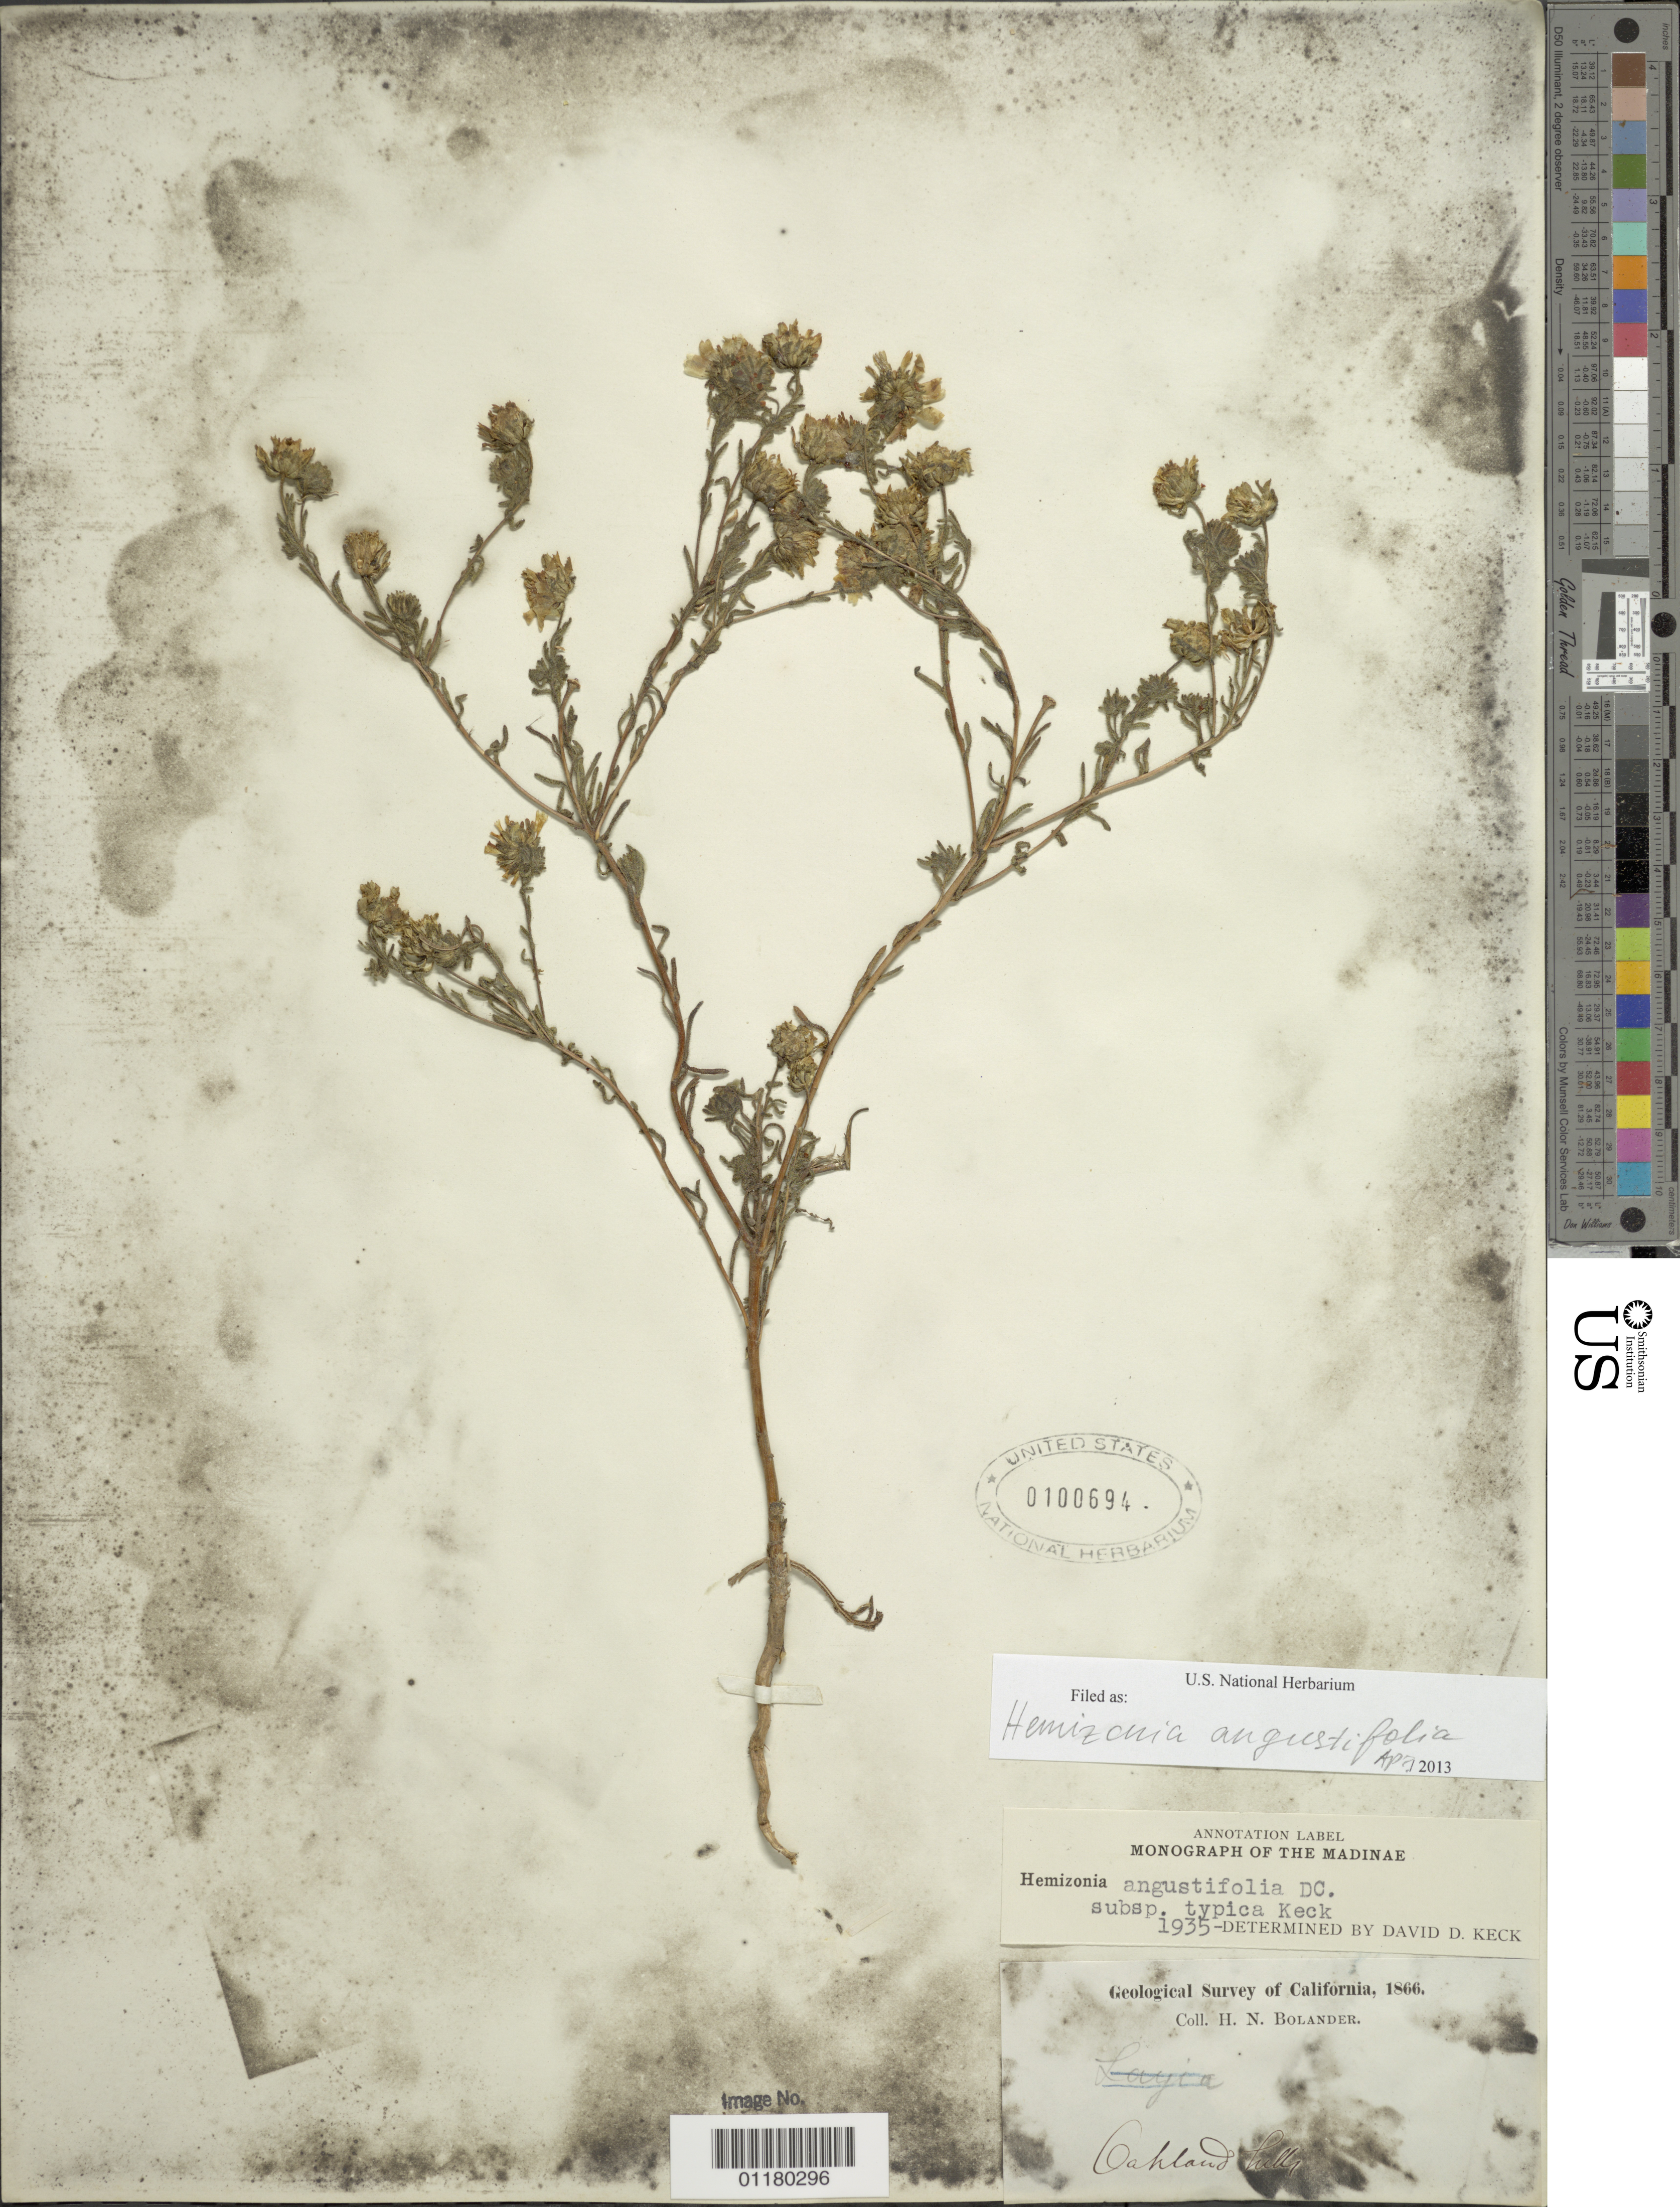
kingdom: Plantae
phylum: Tracheophyta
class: Magnoliopsida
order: Asterales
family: Asteraceae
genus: Deinandra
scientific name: Deinandra corymbosa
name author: (DC.) B.G. Baldwin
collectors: H. Bolander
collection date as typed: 1866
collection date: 1866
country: United States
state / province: California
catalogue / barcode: US 100694